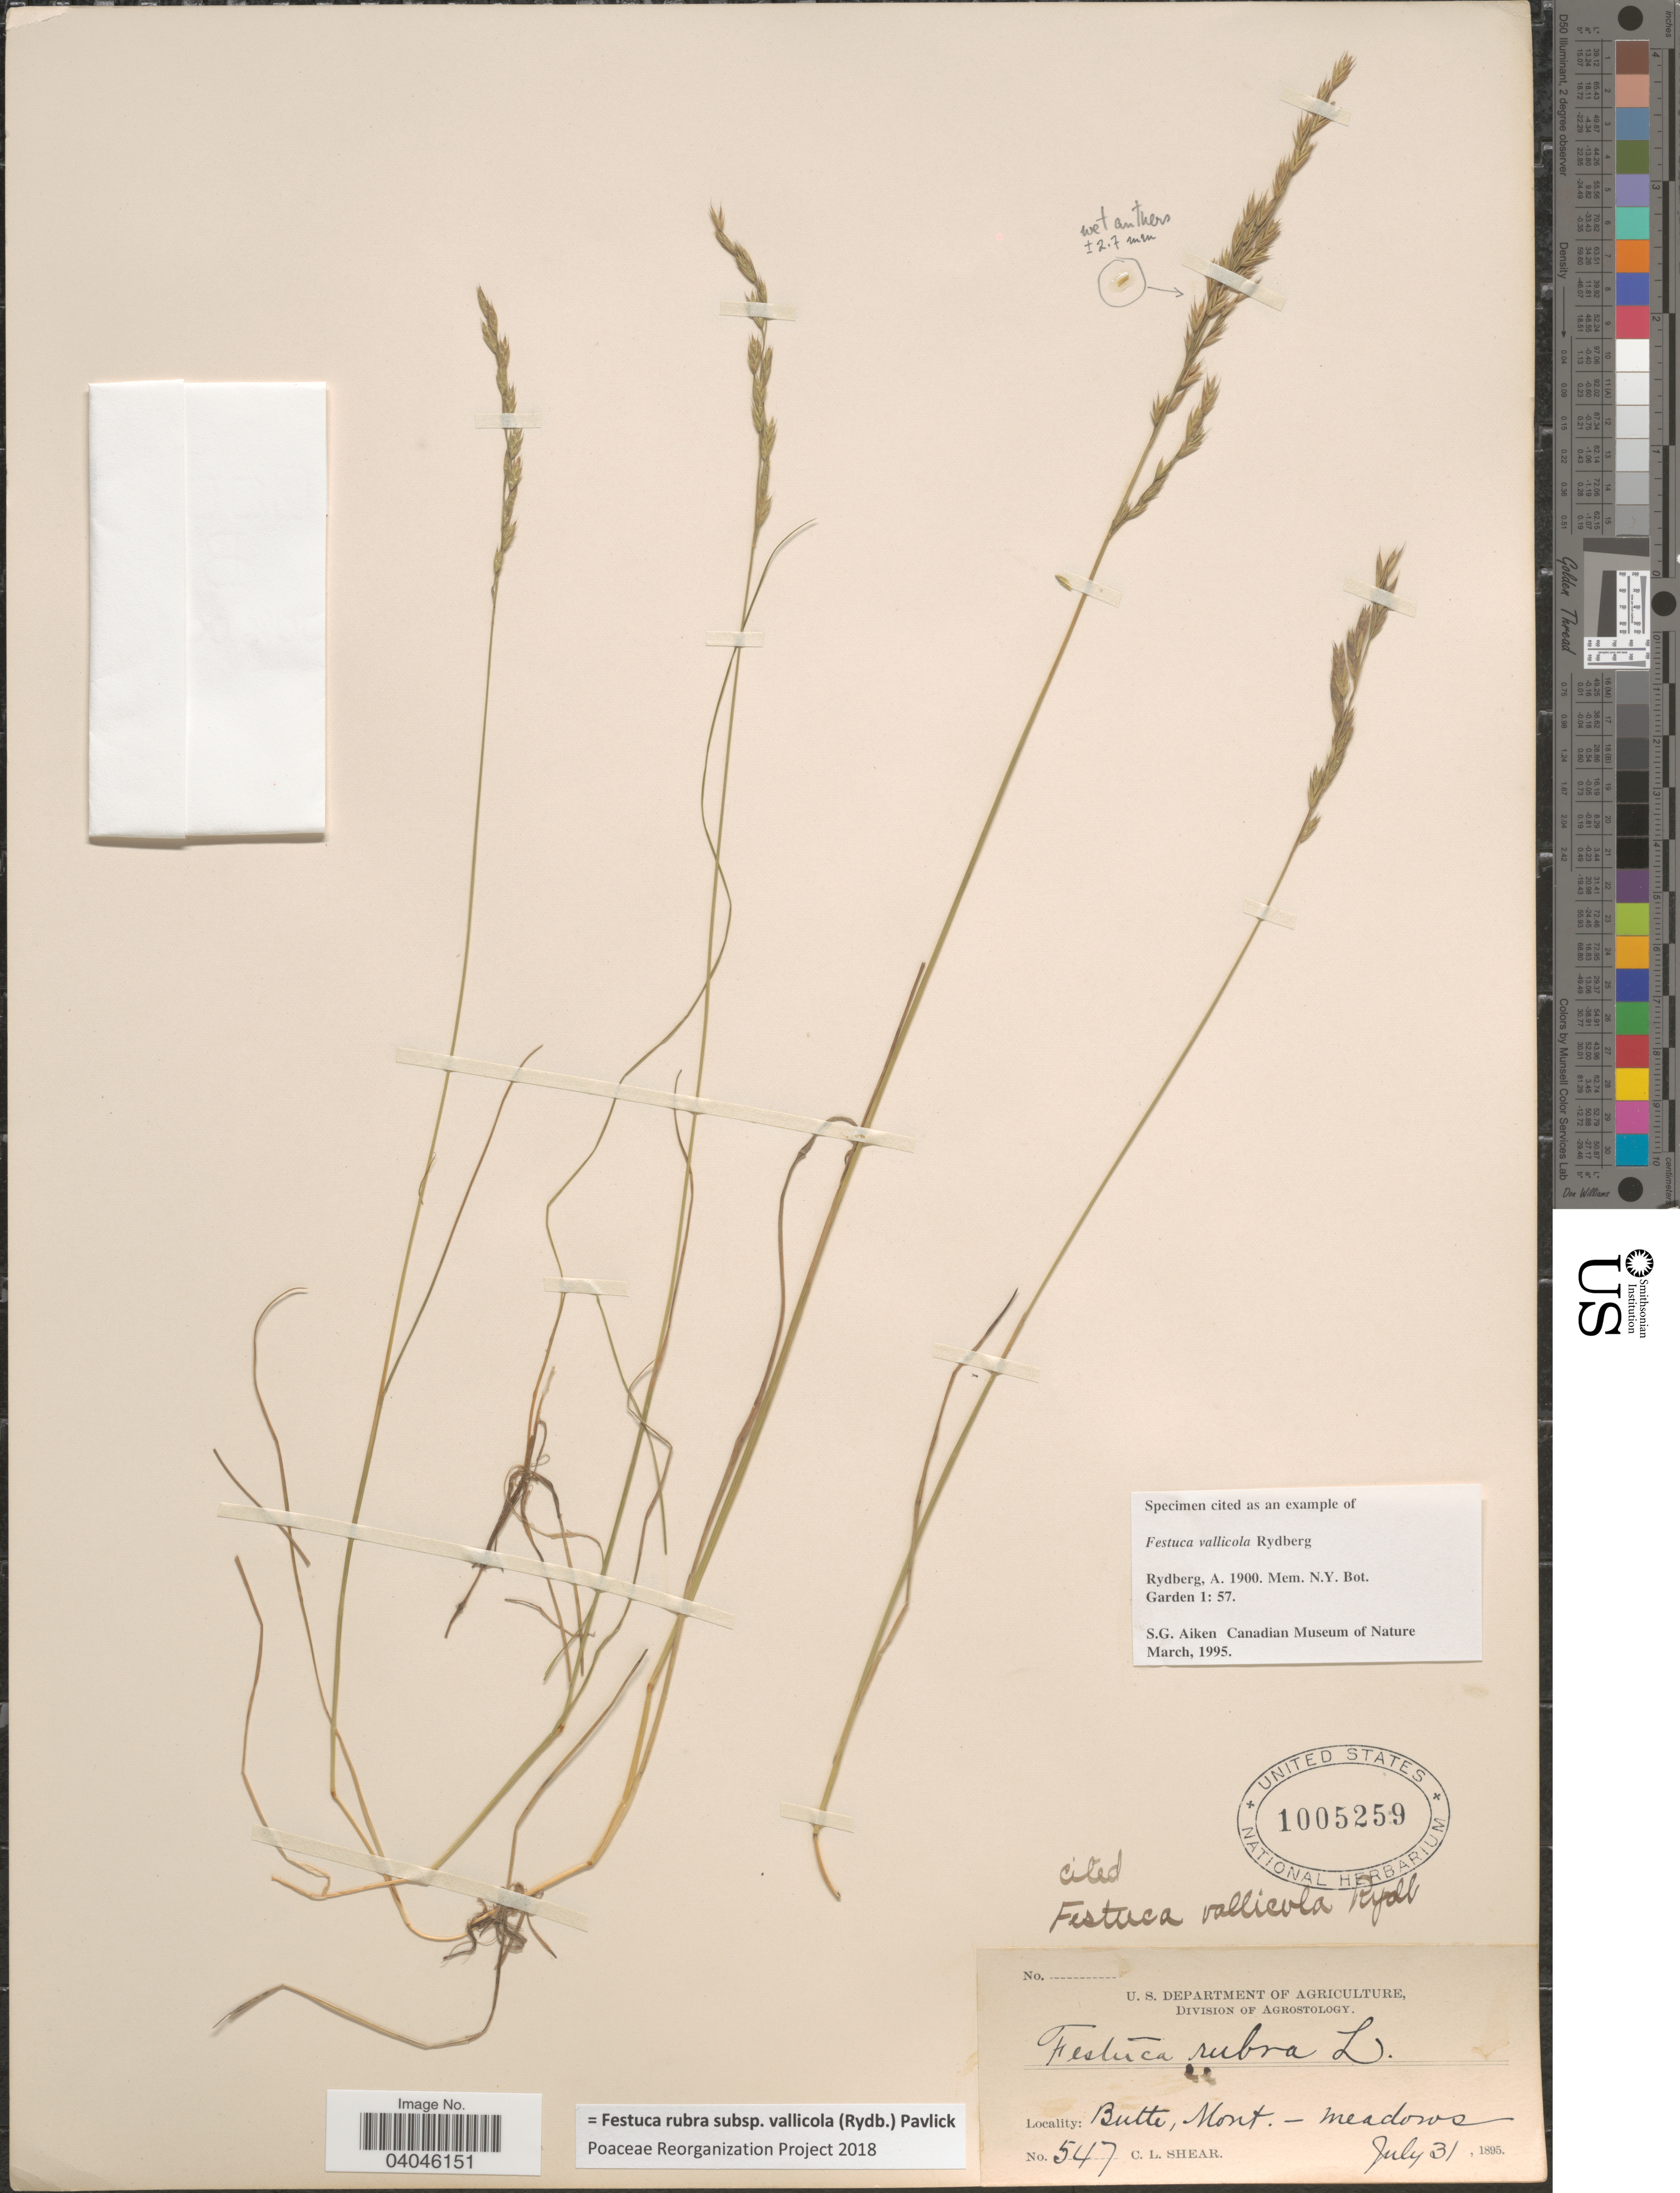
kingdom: Plantae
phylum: Tracheophyta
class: Liliopsida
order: Poales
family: Poaceae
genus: Festuca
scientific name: Festuca vallicola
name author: Rydb.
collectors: C. L. Shear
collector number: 547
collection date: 1895-07-31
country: United States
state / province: Montana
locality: Butte.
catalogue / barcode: US 1005259